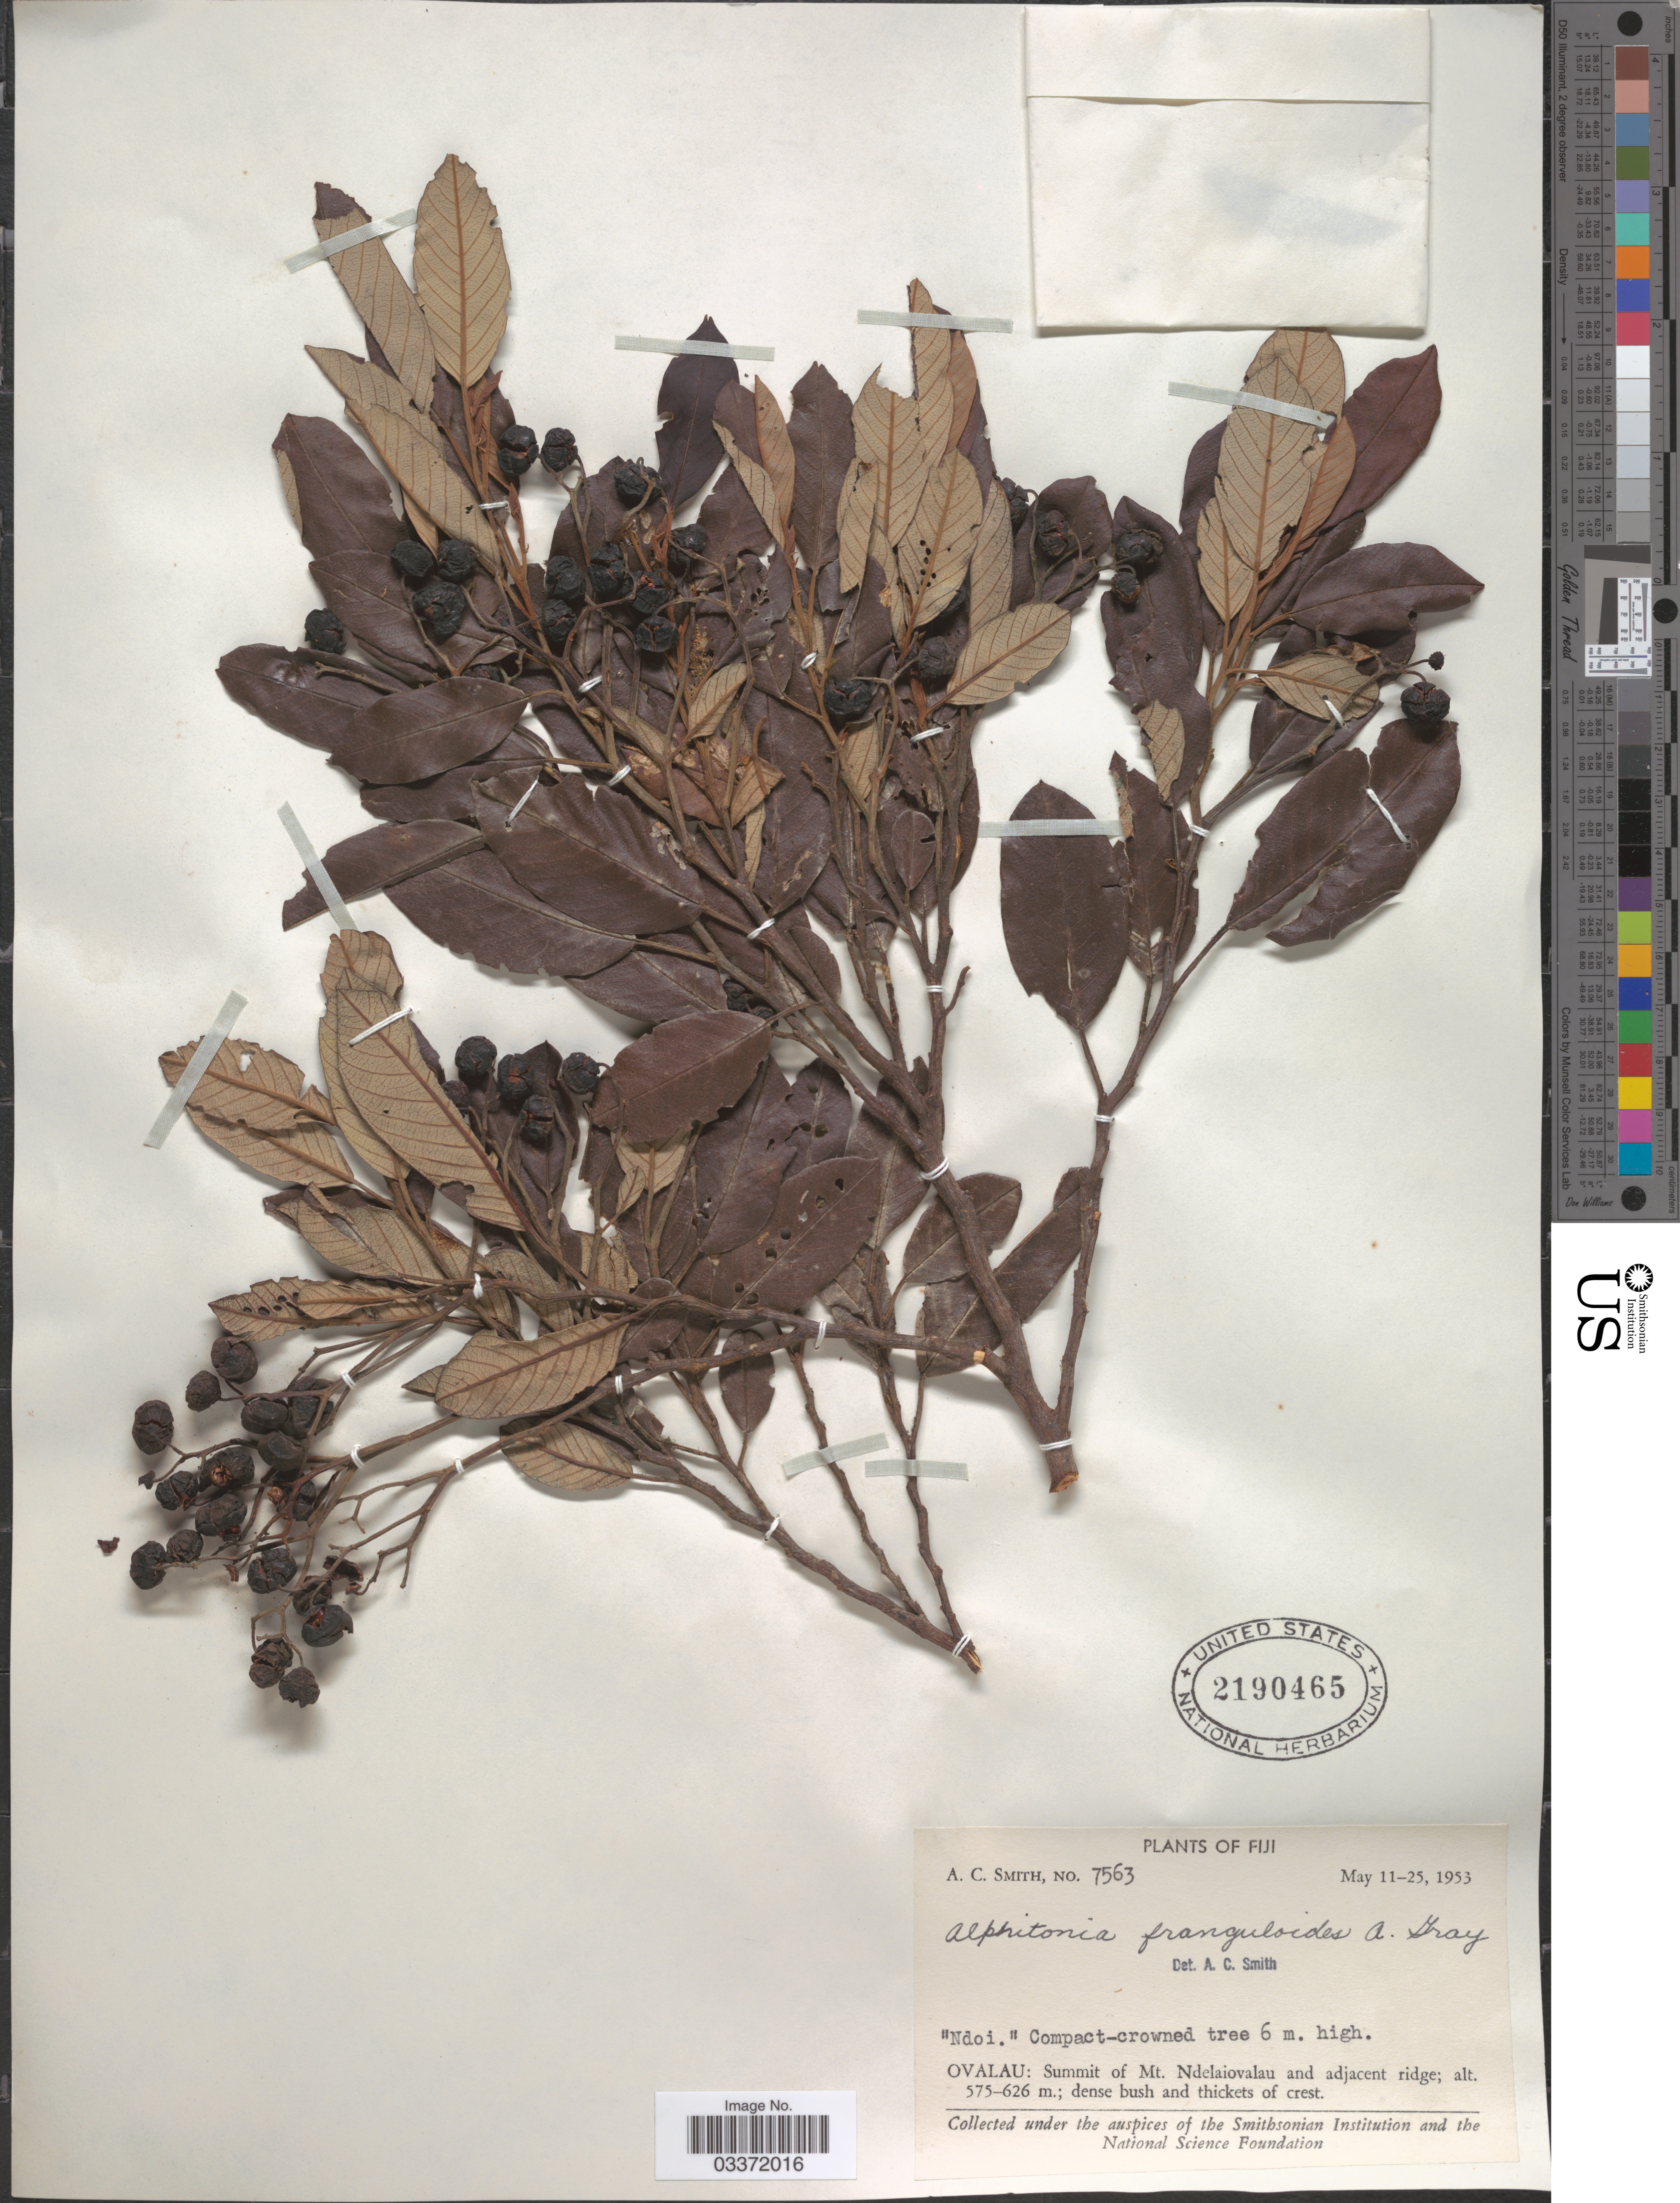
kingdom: Plantae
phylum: Tracheophyta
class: Magnoliopsida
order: Rosales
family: Rhamnaceae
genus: Alphitonia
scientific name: Alphitonia franguloides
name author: A. Gray in Wilkes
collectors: A. C. Smith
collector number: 7563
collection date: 1953-05-11/1953-05-25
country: Fiji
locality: Ovalau: Summit of Mt. Ndelaiovalau and adjacent ridge.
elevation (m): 575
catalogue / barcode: US 2190465